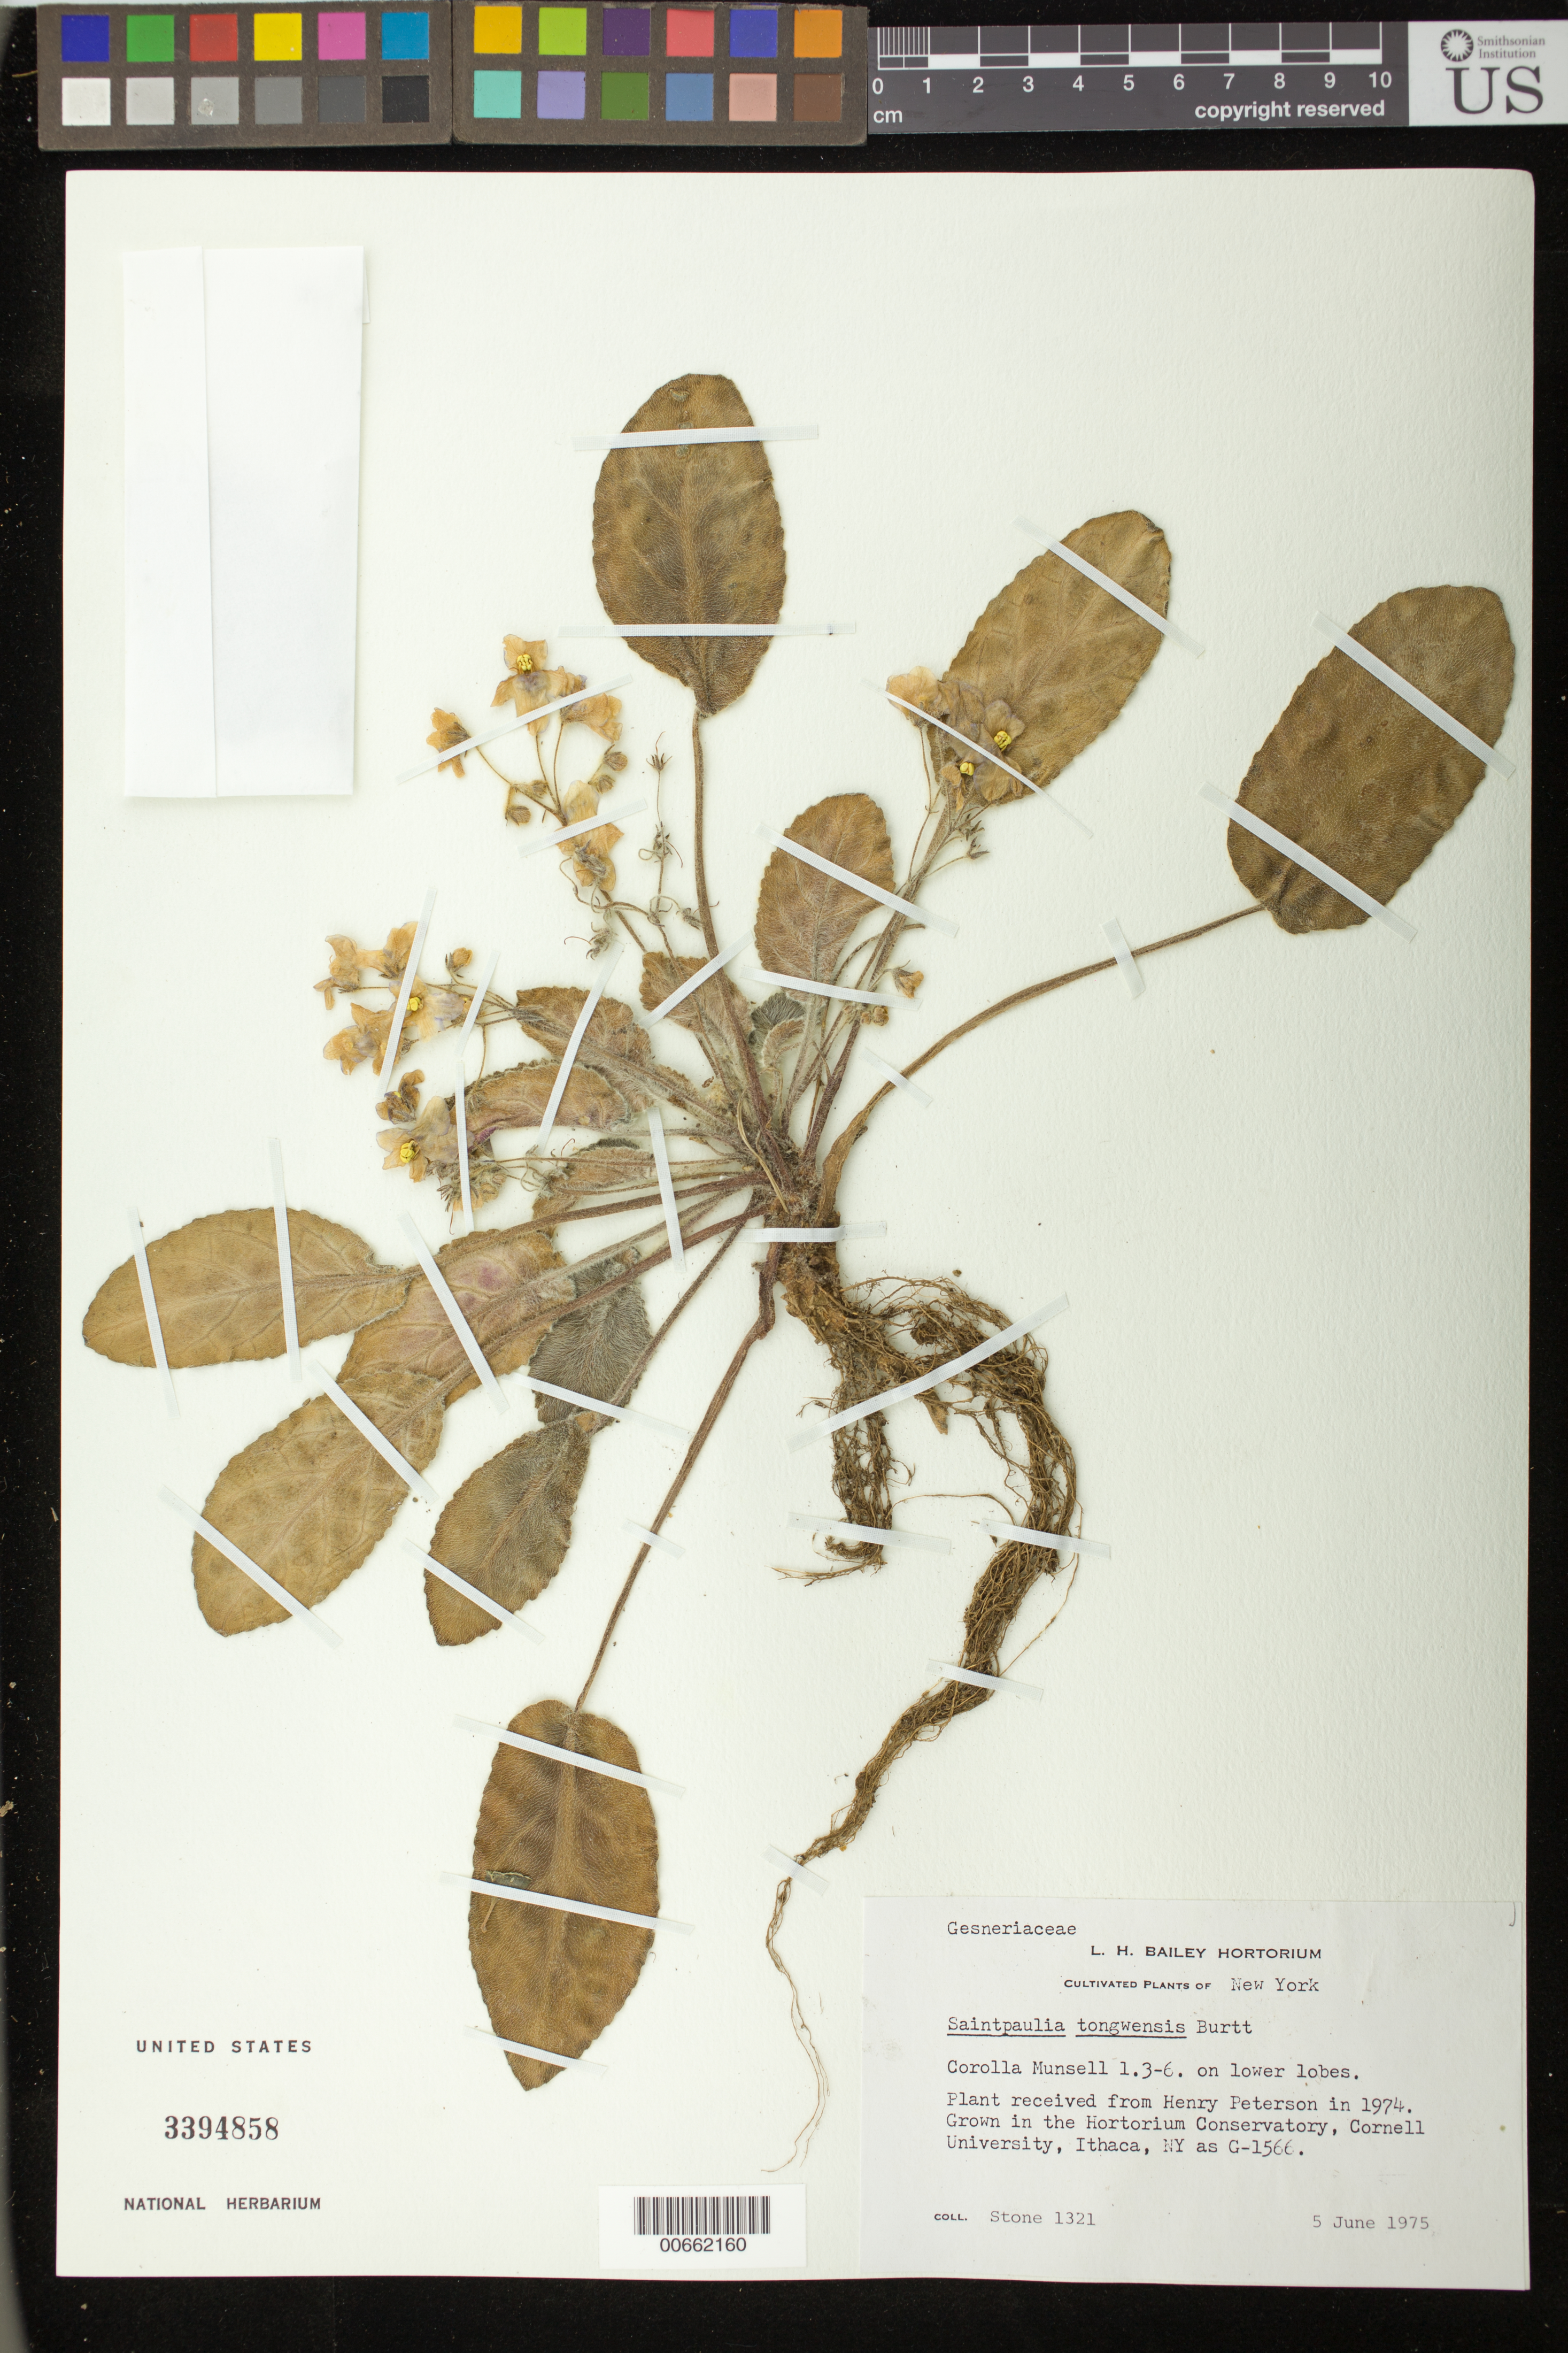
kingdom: Plantae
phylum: Tracheophyta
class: Magnoliopsida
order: Lamiales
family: Gesneriaceae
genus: Streptocarpus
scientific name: Streptocarpus ionanthus subsp. ionanthus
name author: (H. Wendl.) Christenh.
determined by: Skog, Laurence E.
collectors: M. Stone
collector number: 1321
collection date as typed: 05 Jun 1975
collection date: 1975-06-05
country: United States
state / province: New York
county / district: Tompkins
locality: Hortorium Conservatory, Cornell University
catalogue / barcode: US 3394858